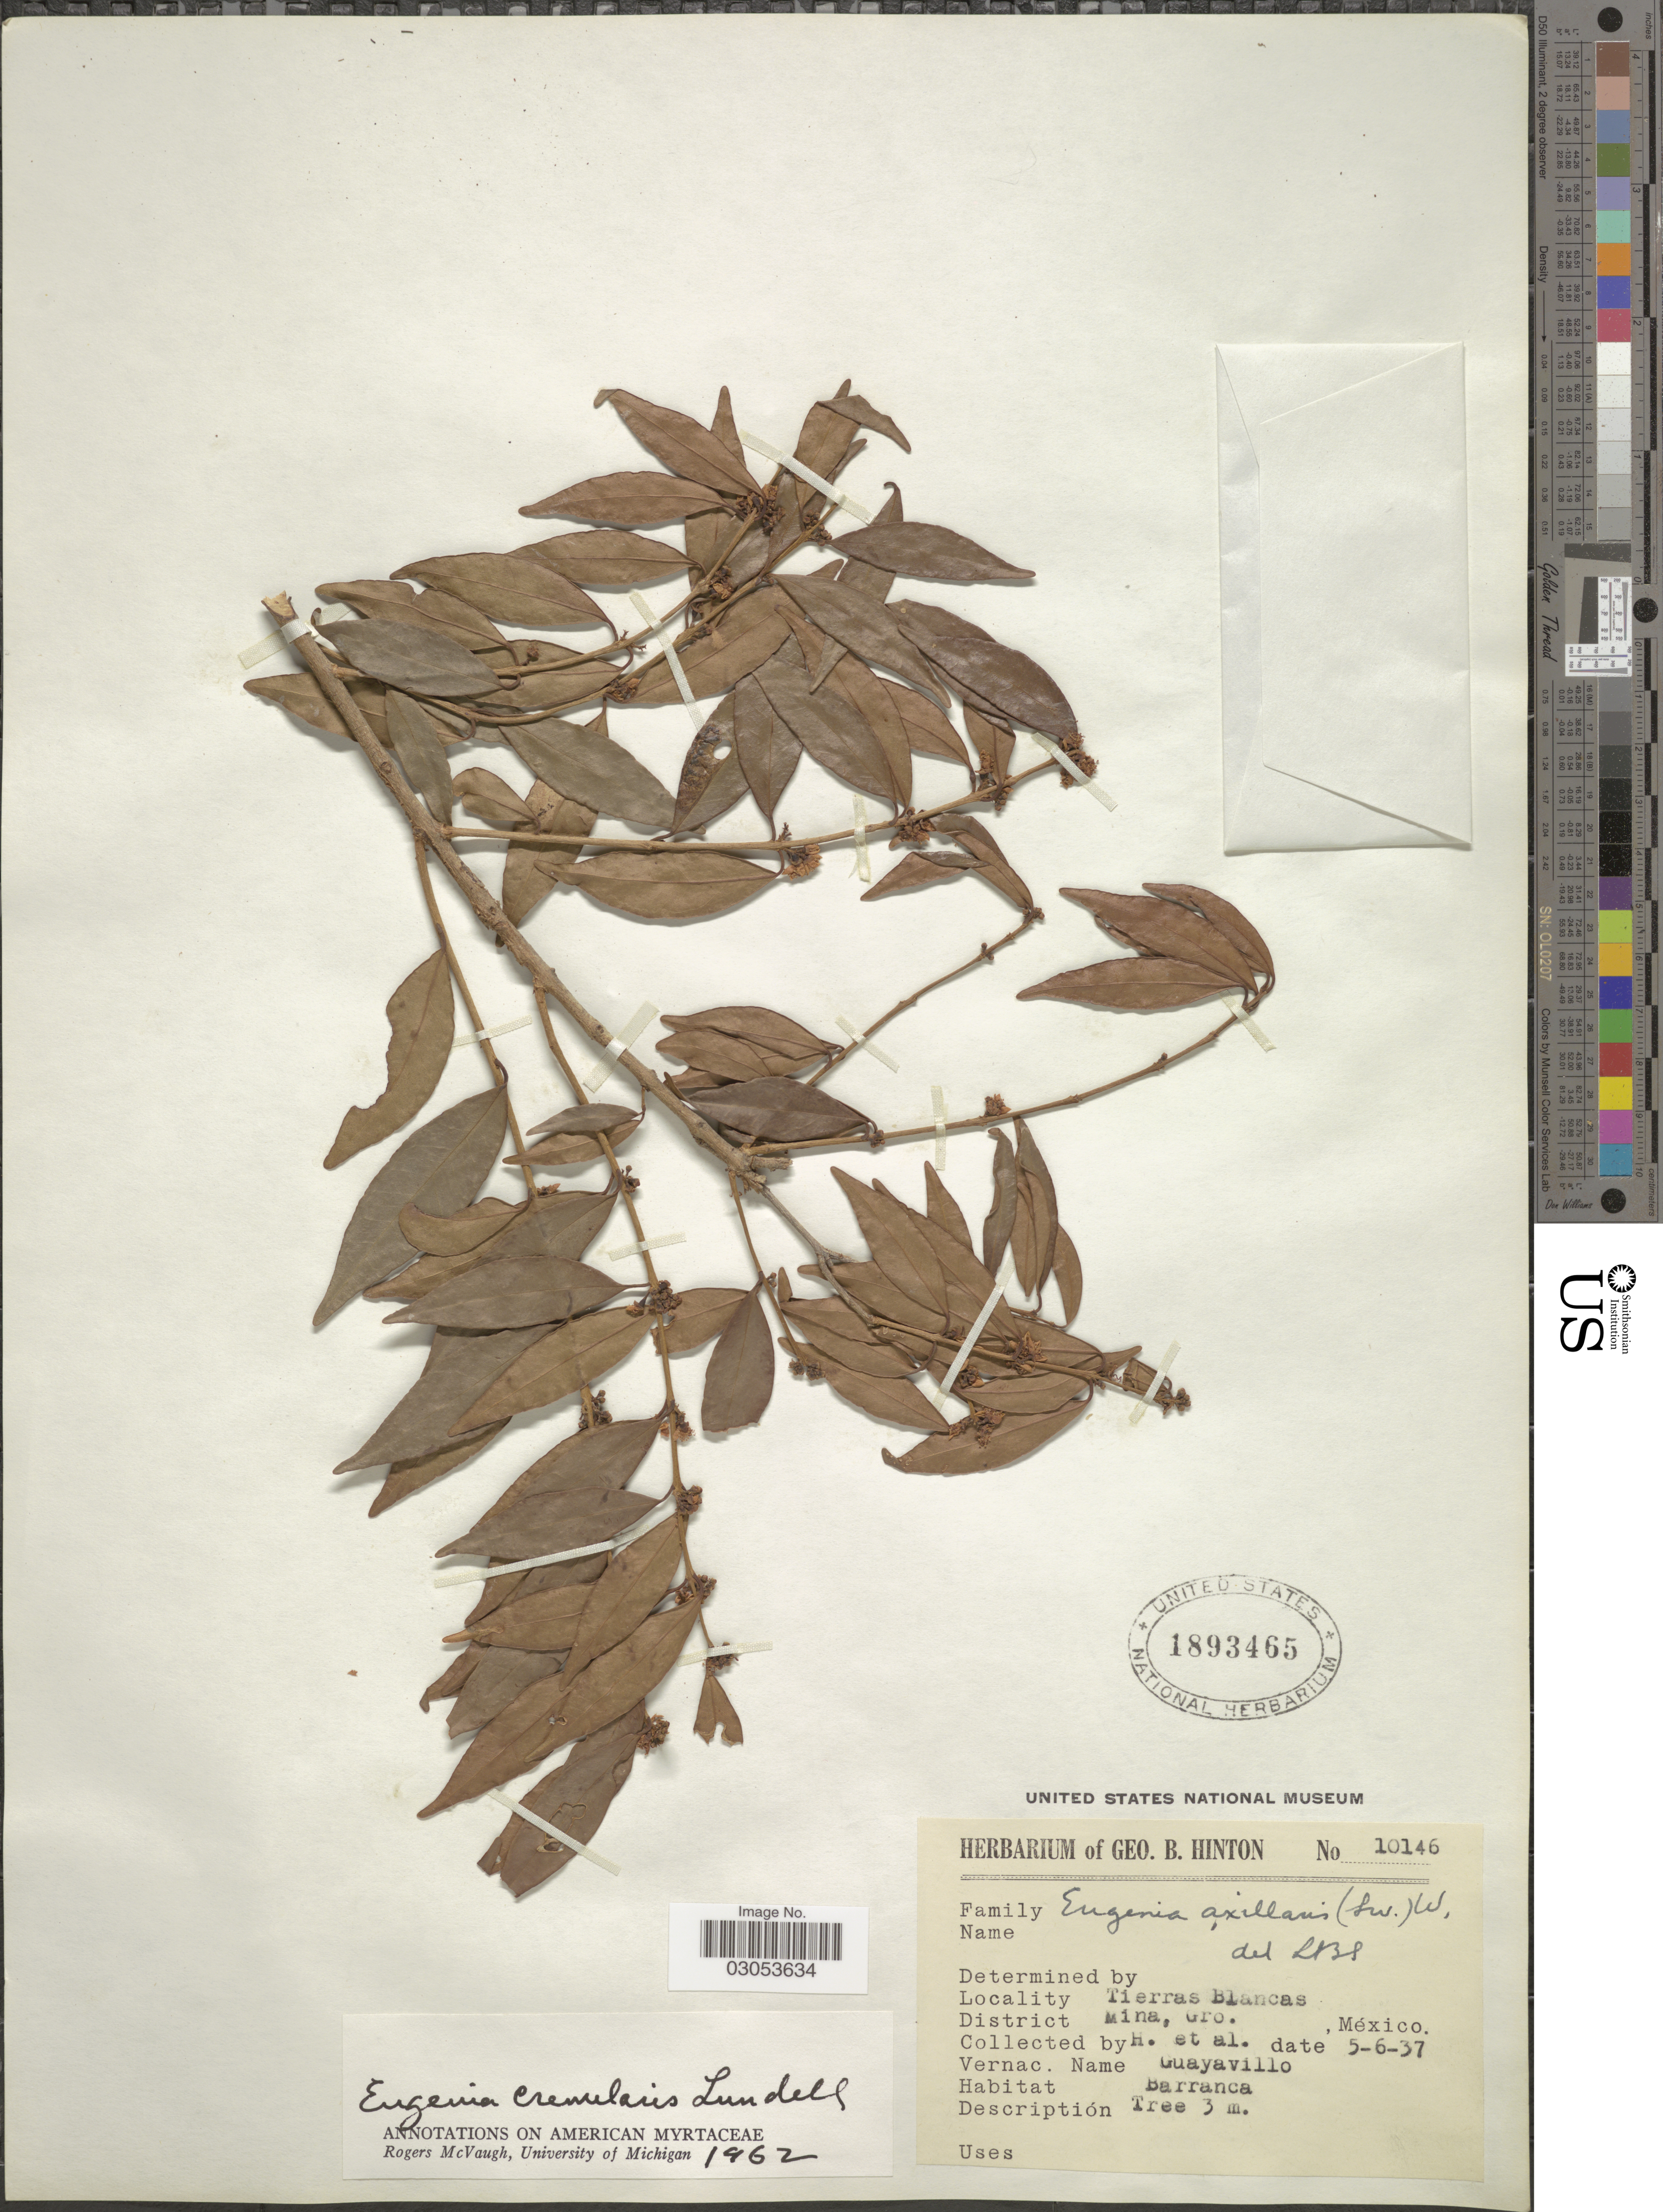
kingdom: Plantae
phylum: Tracheophyta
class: Magnoliopsida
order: Myrtales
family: Myrtaceae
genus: Eugenia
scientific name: Eugenia crenularis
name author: Lundell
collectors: G. B. Hinton & et al.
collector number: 10146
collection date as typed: Transcribed d/m/y: 5/6/37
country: Mexico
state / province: Guerrero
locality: Tierras Blancas. District Mina.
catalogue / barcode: US 1893465